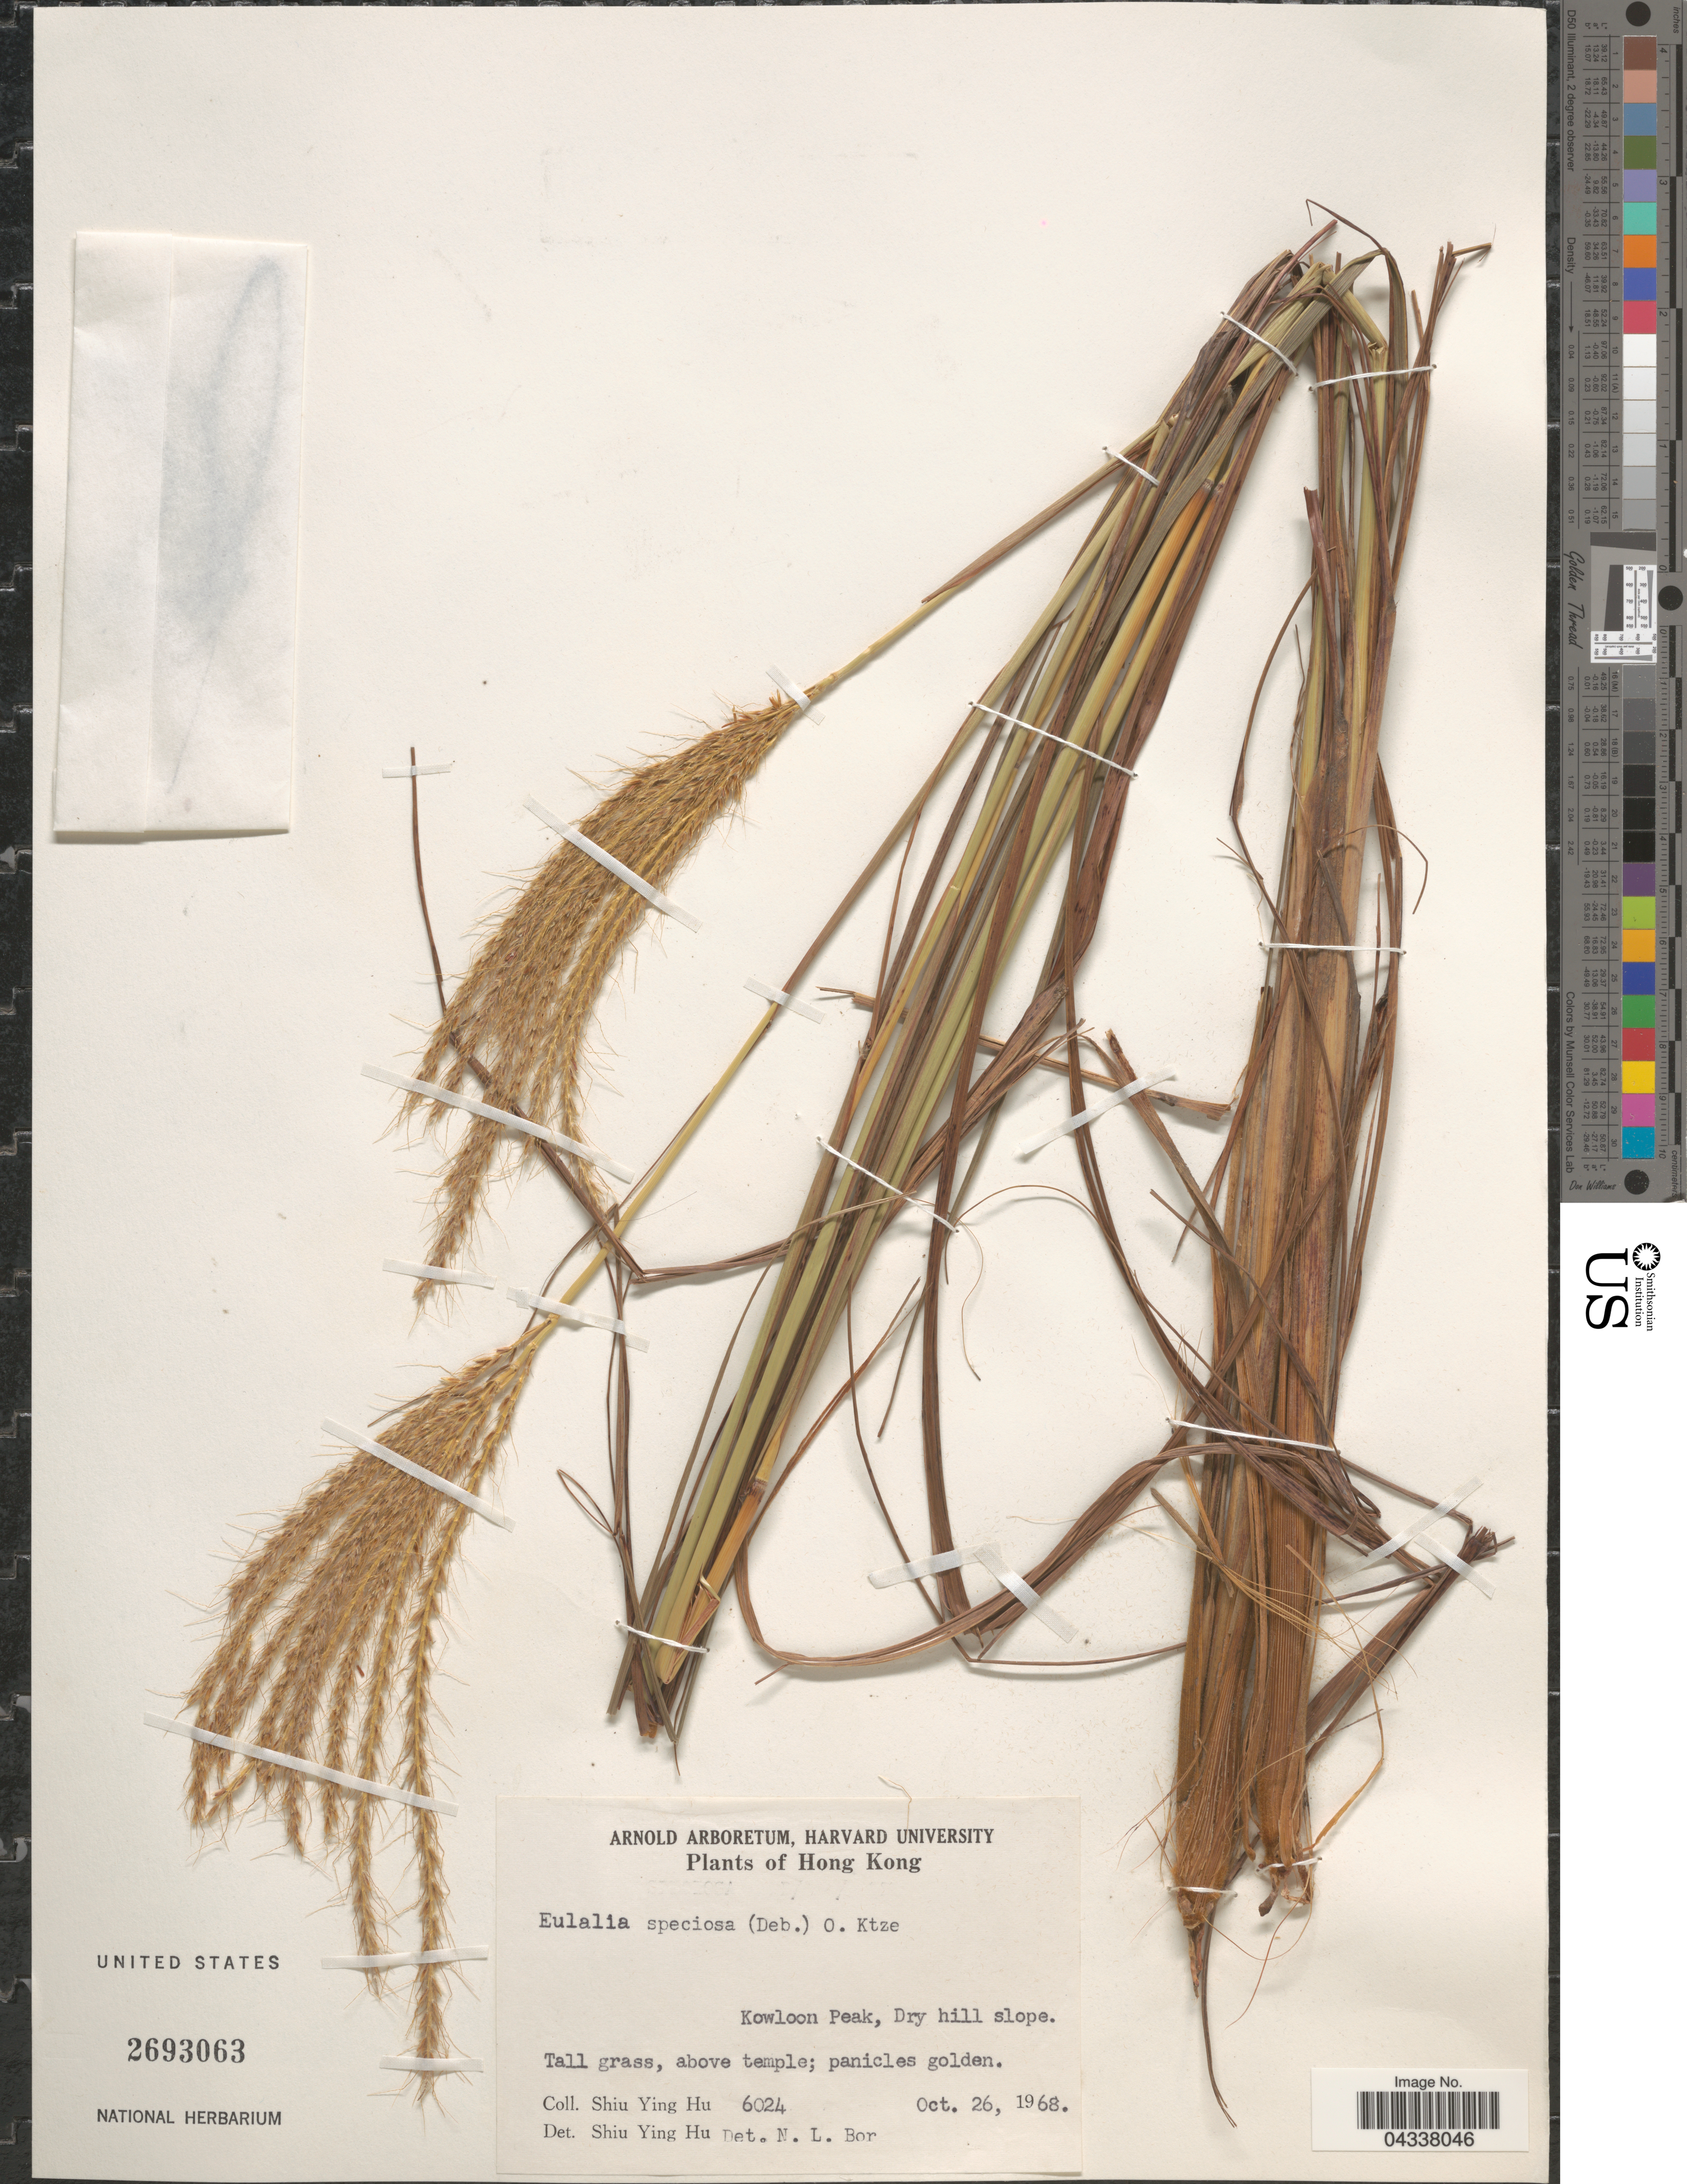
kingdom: Plantae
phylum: Tracheophyta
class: Liliopsida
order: Poales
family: Poaceae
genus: Pseudopogonatherum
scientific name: Pseudopogonatherum speciosum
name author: (Debeaux) Ohwi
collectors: S. Y. Hu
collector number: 6024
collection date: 1968-10-26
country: China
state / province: Hong Kong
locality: Kowloon Peak, Dry hills slope.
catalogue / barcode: US 2693063